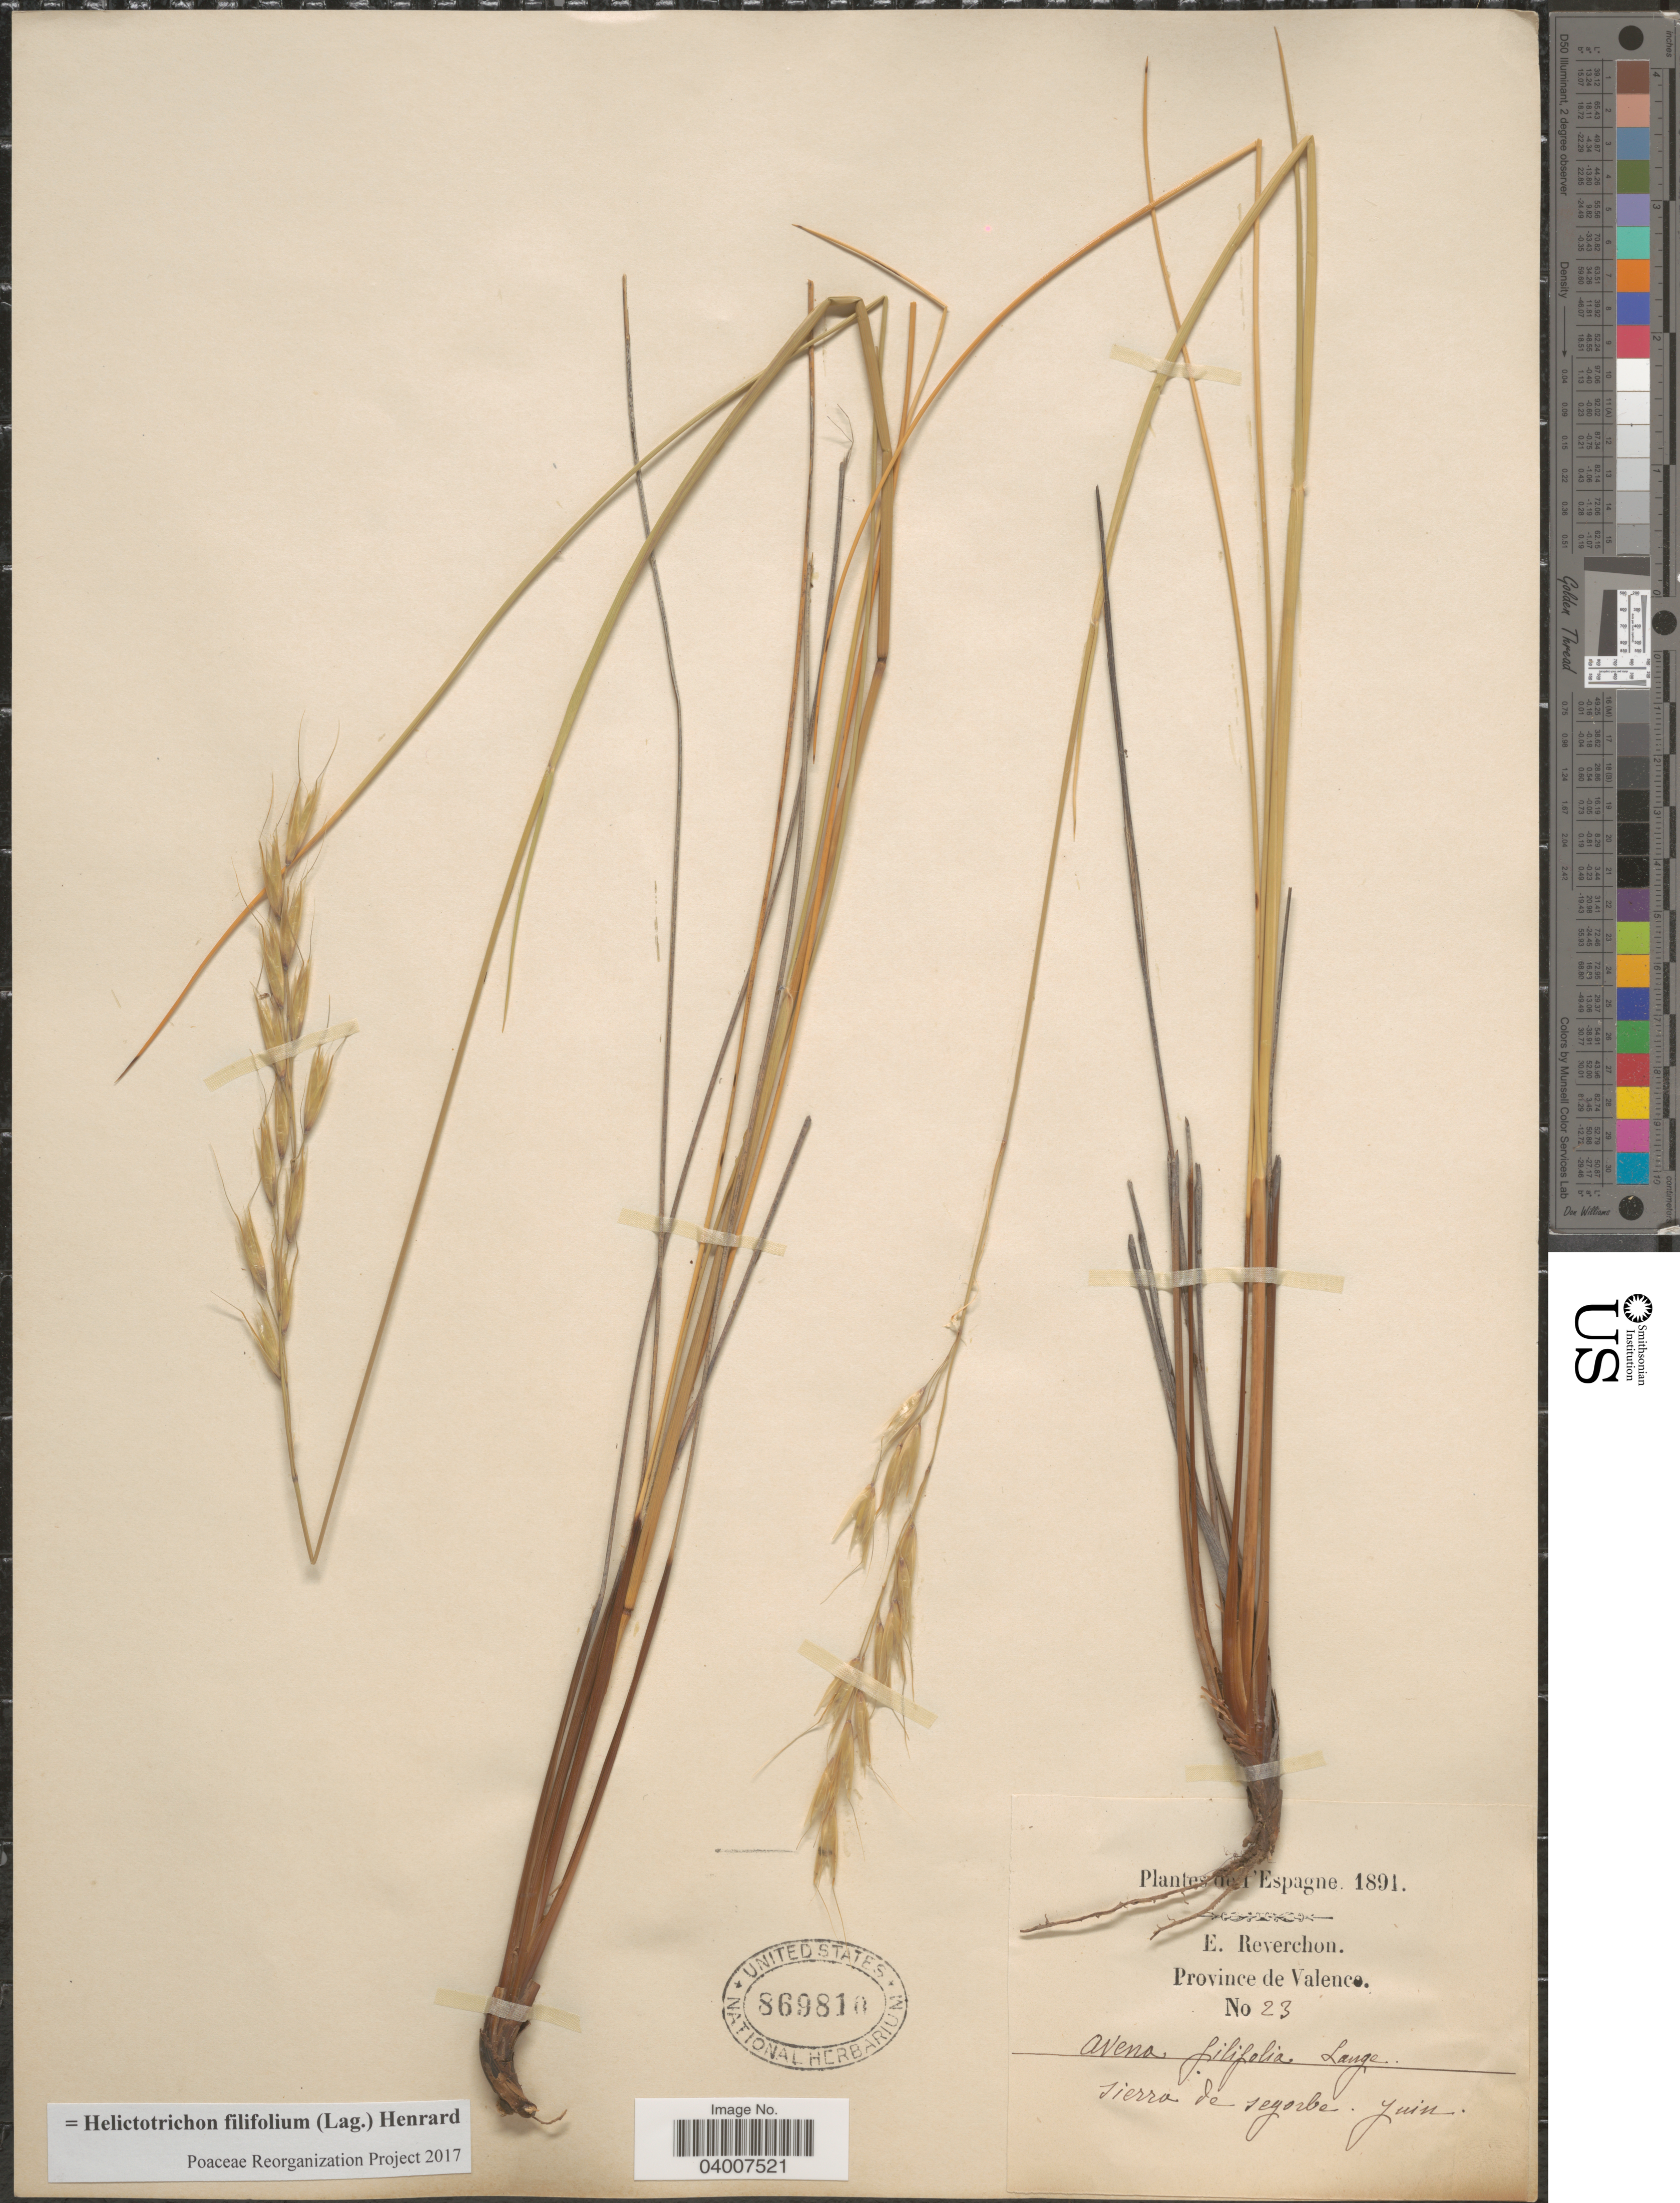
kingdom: Plantae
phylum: Tracheophyta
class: Liliopsida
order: Poales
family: Poaceae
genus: Helictotrichon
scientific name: Helictotrichon filifolium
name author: (Lag.) Henr.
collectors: E. Reverchon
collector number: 23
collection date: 1891-06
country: Spain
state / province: Valenciana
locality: Province de Valenco. Sierra de seyorbe.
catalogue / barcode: US 869810